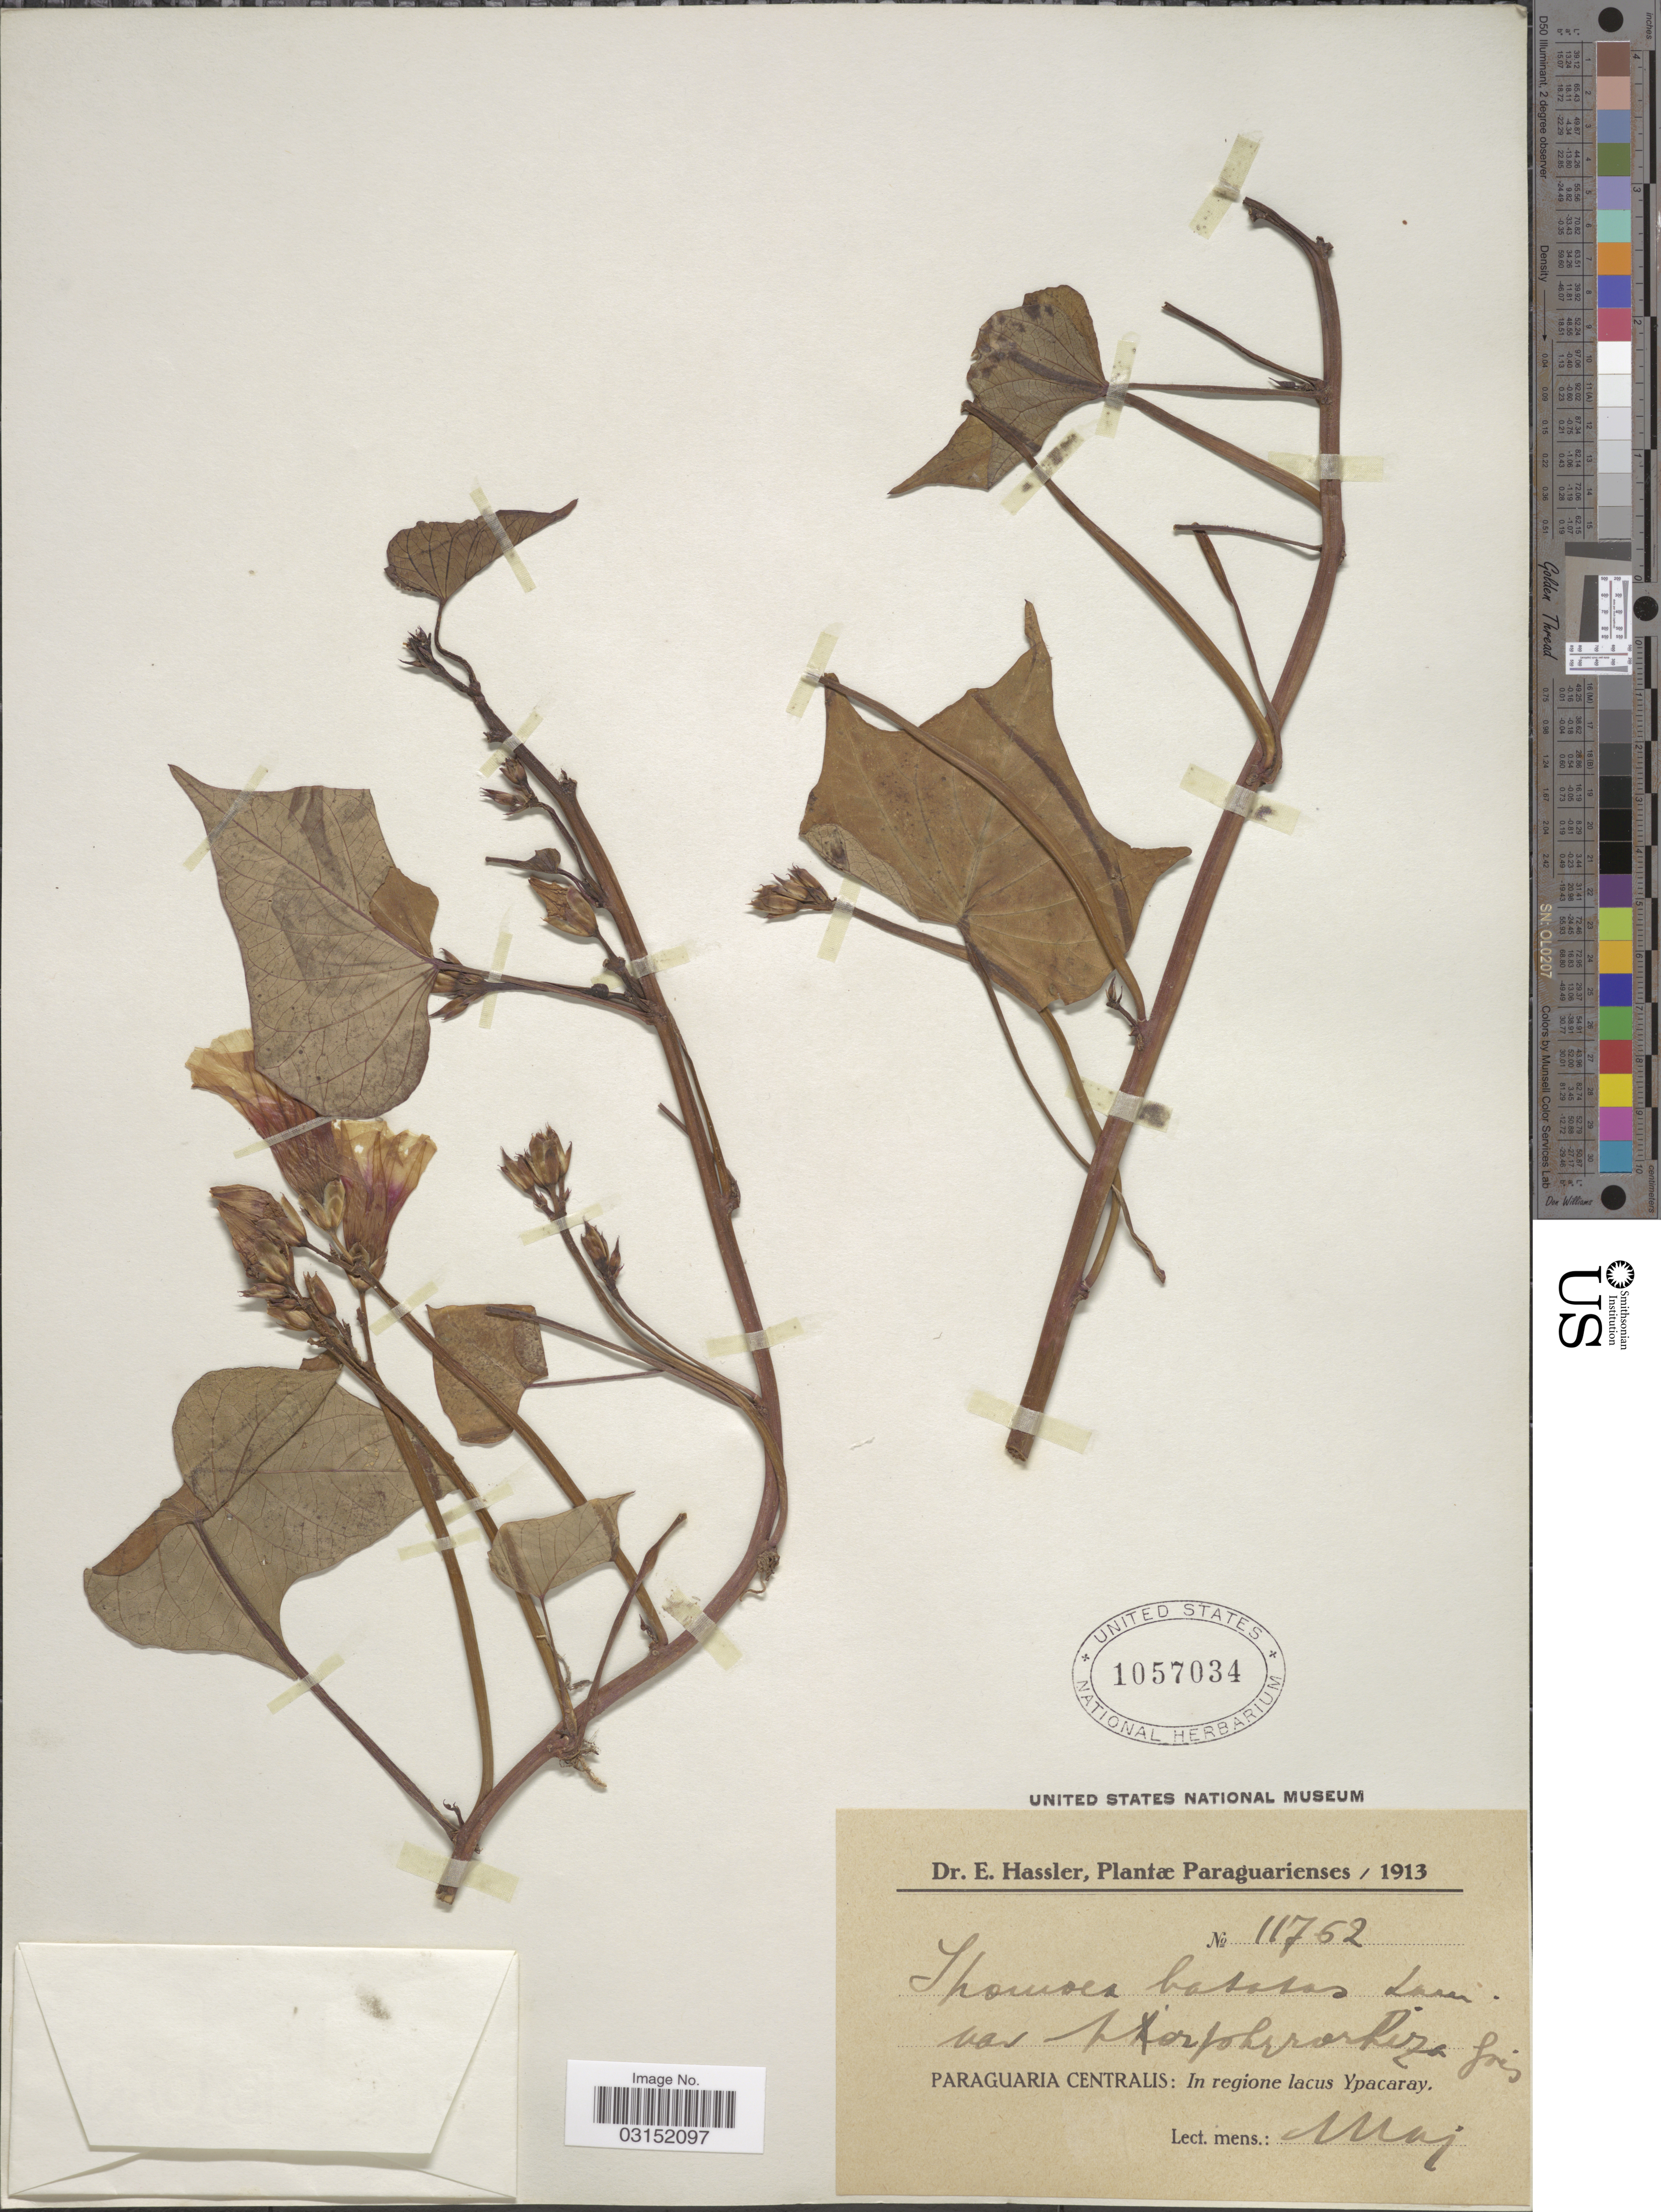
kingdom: Plantae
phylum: Tracheophyta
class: Magnoliopsida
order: Solanales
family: Convolvulaceae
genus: Ipomoea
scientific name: Ipomoea batatas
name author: (L.) Lam.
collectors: E. Hassler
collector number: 11752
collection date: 1913-05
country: Paraguay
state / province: Paraguari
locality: Paraguarienses, Paraguaria Centralis: In regione lacus Ypacaray.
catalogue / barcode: US 1057034